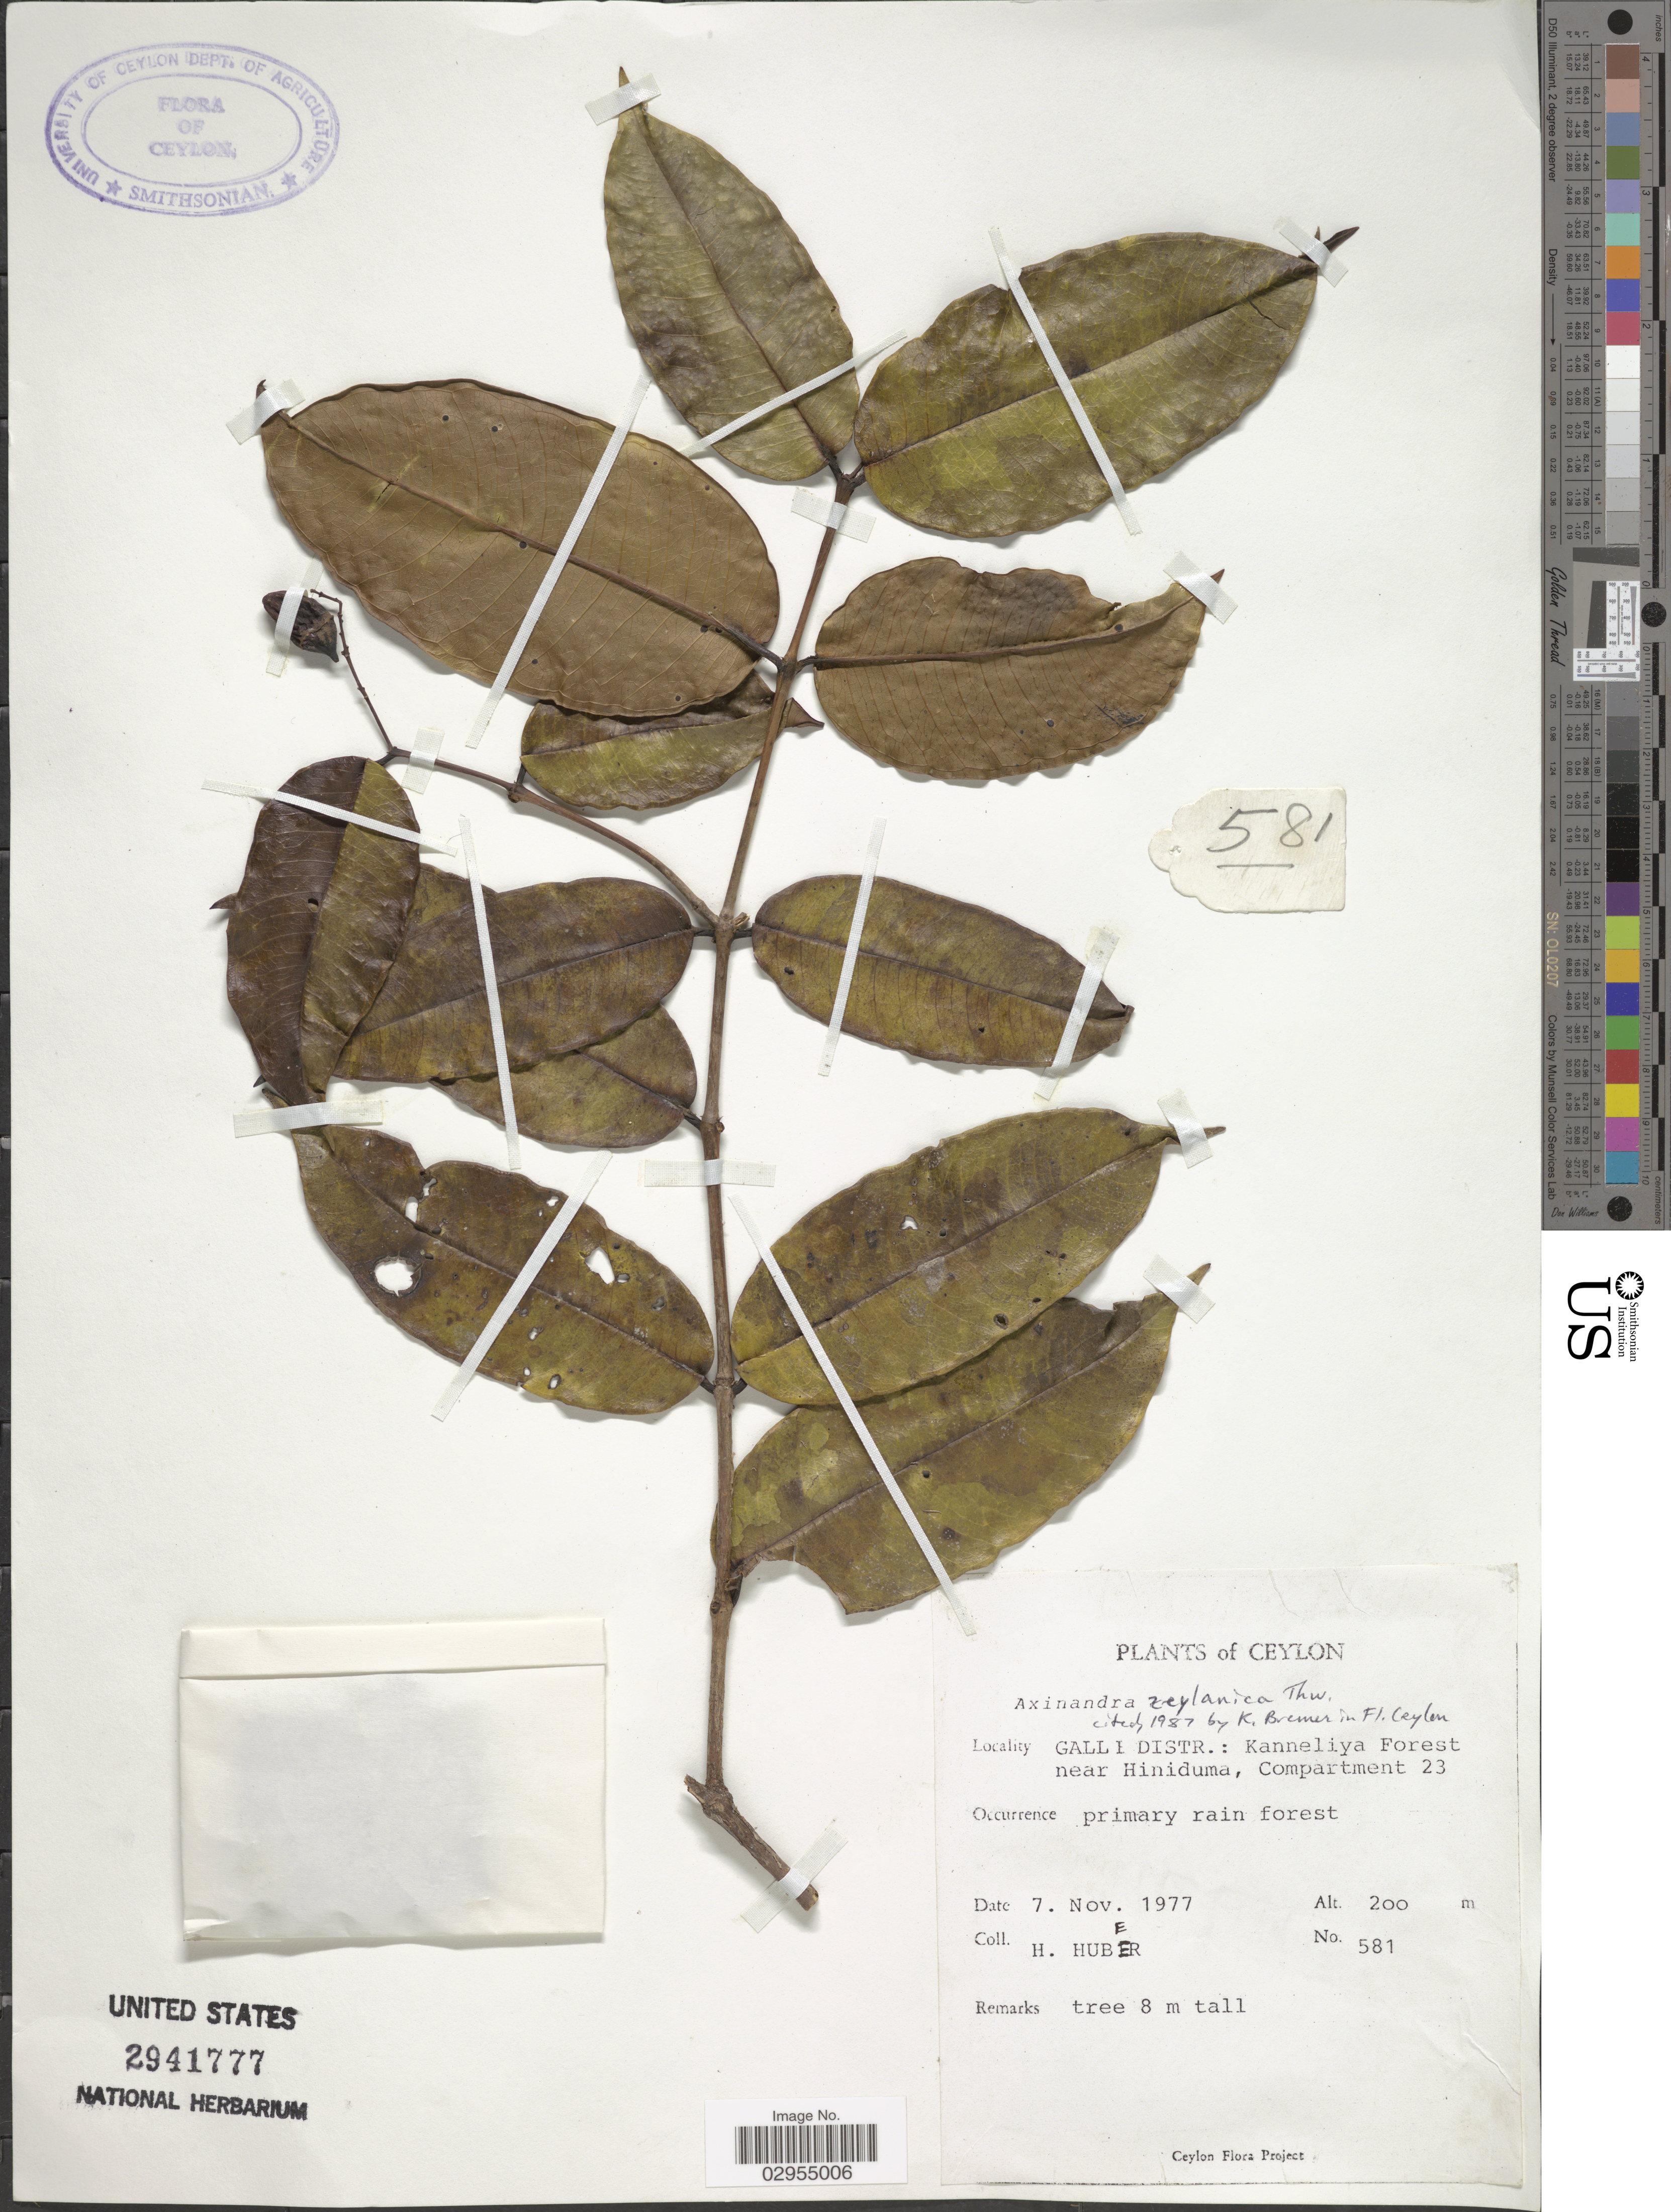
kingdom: Plantae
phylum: Tracheophyta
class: Magnoliopsida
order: Myrtales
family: Crypteroniaceae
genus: Axinandra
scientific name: Axinandra zeylanica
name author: Thwaites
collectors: H. Huber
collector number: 581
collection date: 1977-11-07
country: Sri Lanka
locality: Ceylon. Galle Distr.: Kanneliya Forest near Hiniduma, Compartment 23.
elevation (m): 200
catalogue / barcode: US 2941777